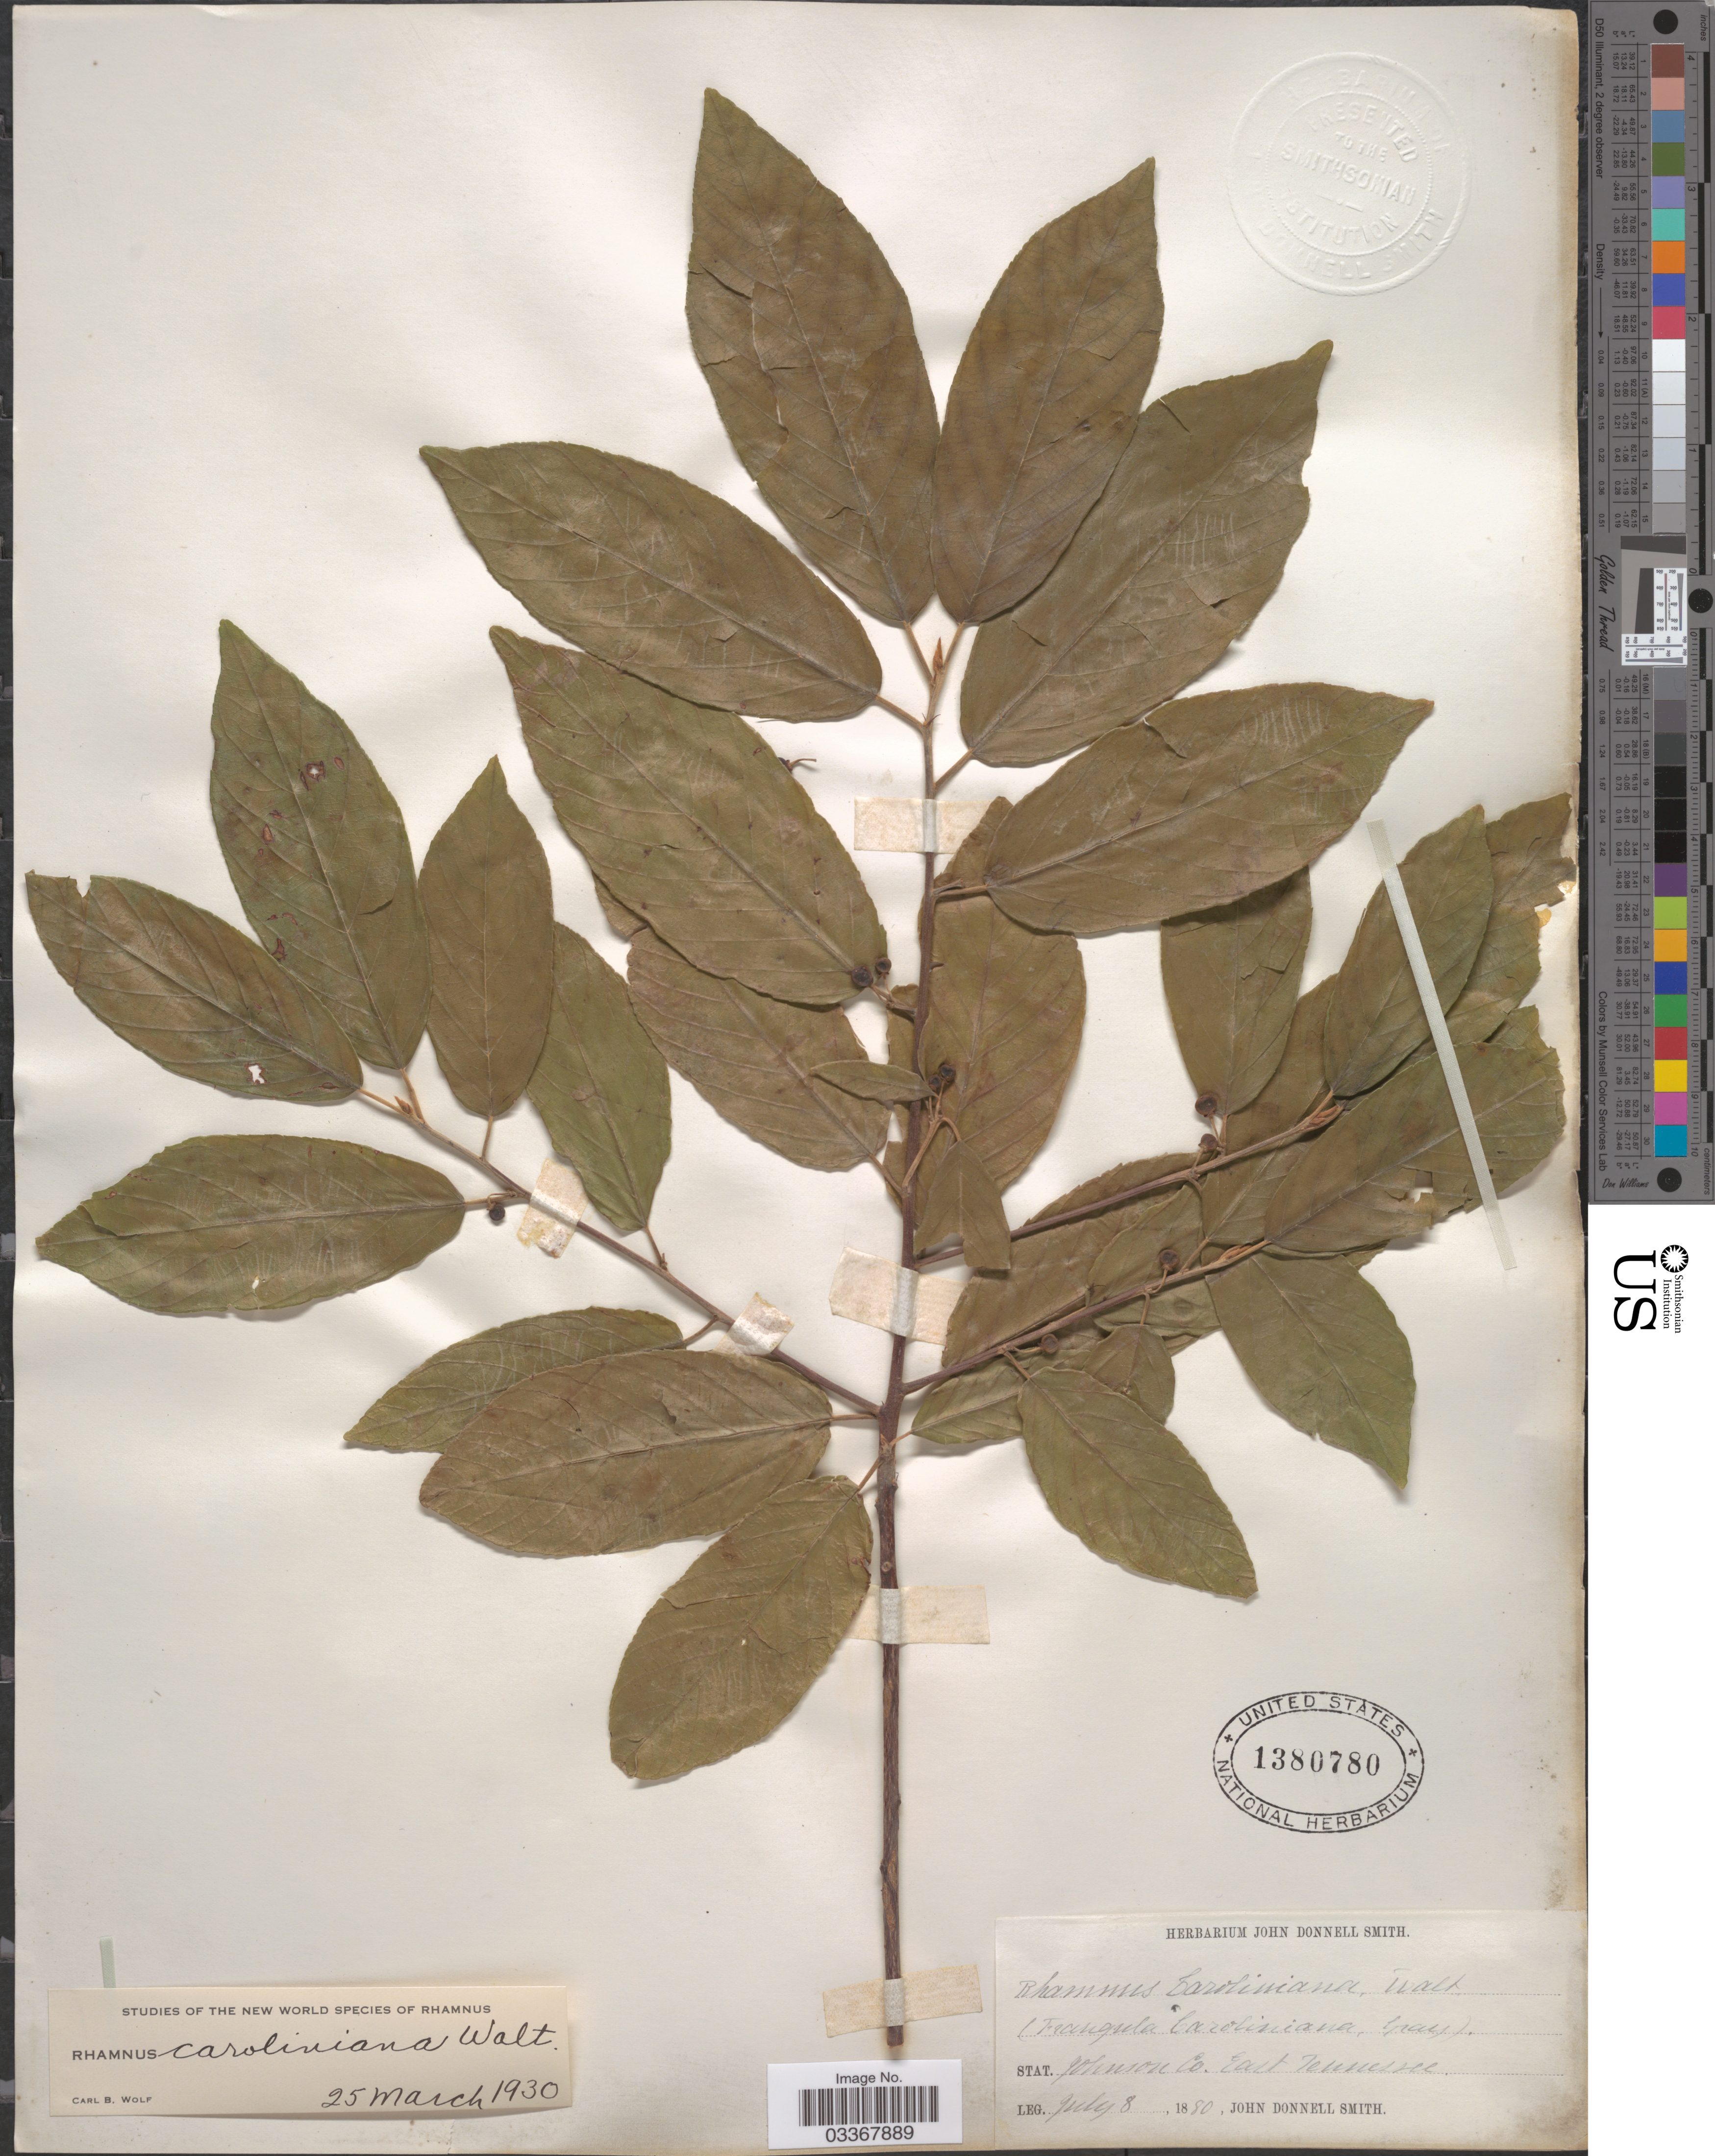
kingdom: Plantae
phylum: Tracheophyta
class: Magnoliopsida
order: Rosales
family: Rhamnaceae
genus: Frangula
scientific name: Frangula caroliniana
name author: (Walter) A. Gray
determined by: Strong, Mark T., (BOT), Smithsonian Institution - National Museum of Natural History (UNITED STATES)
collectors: J. Donnell Smith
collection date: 1880-07-08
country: United States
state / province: Tennessee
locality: Stat. Johnson Co., East Tennessee.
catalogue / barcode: US 1380780